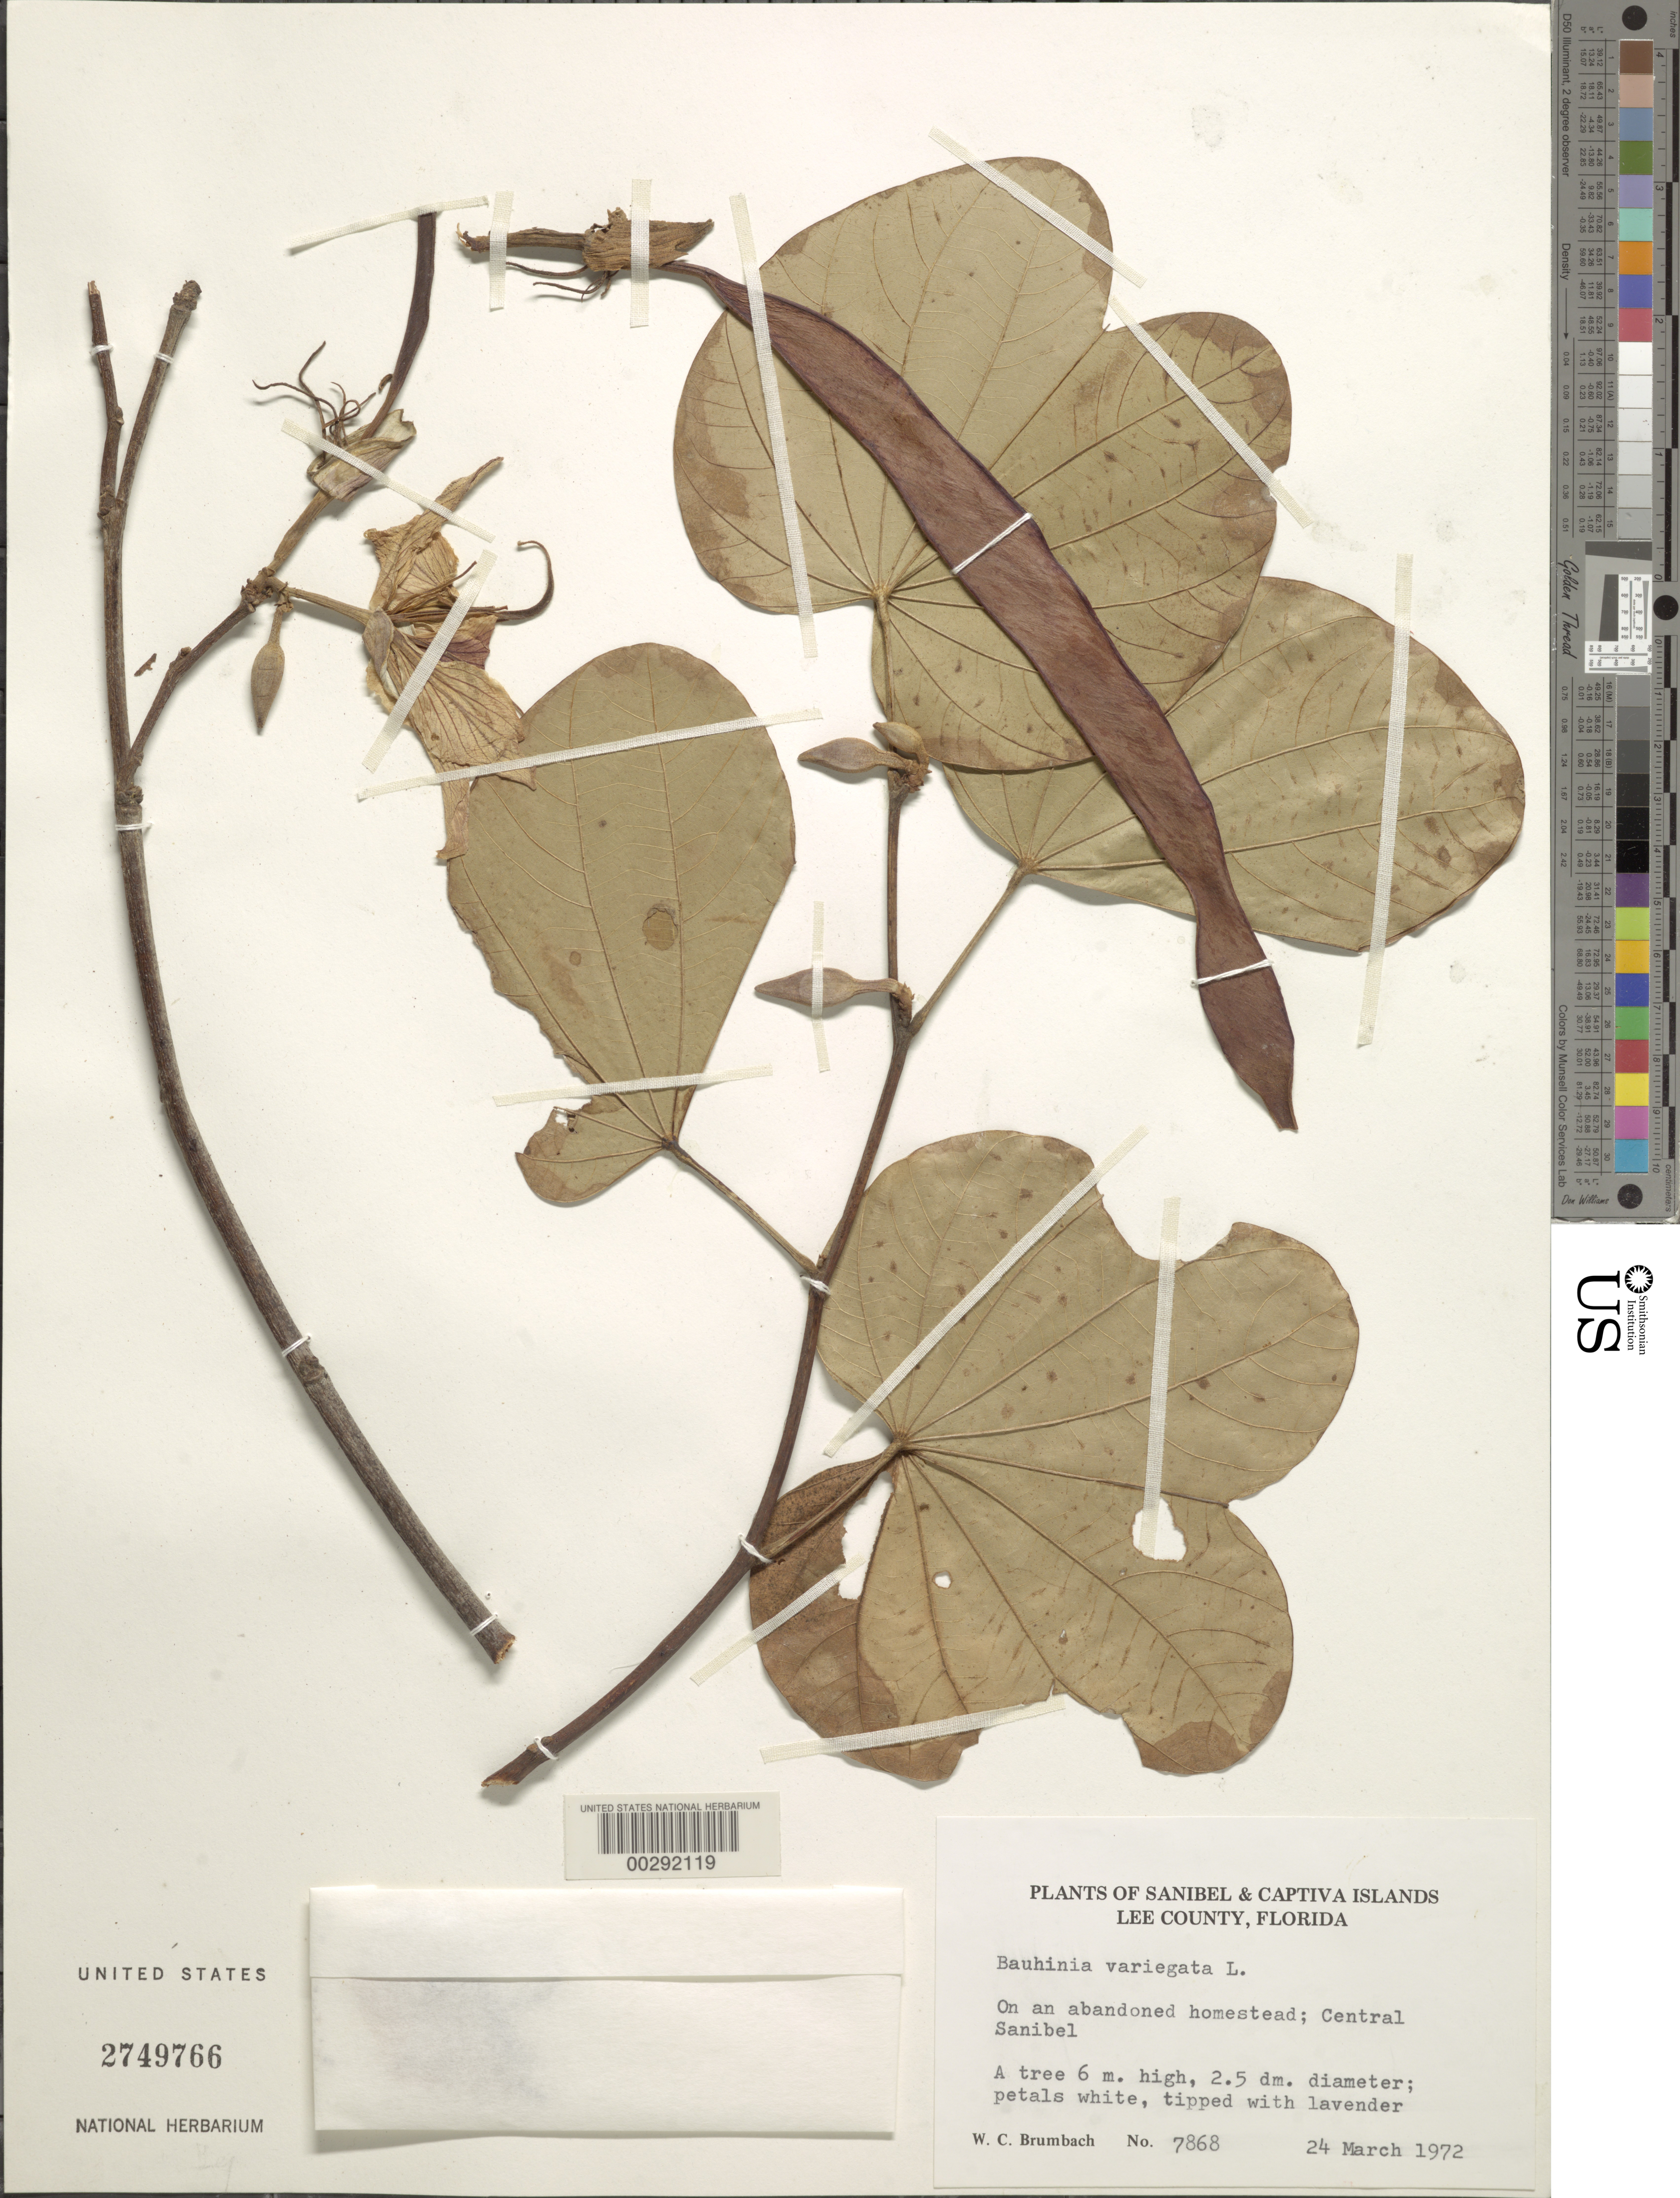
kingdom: Plantae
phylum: Tracheophyta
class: Magnoliopsida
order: Fabales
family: Fabaceae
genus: Bauhinia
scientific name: Bauhinia variegata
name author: L.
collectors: W. C. Brumbach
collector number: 7868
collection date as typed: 24 Mar 1972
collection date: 1972-03-24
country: United States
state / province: Florida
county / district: Lee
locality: Central Sanibel Island, on an abondoned homestead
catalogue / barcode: US 292119